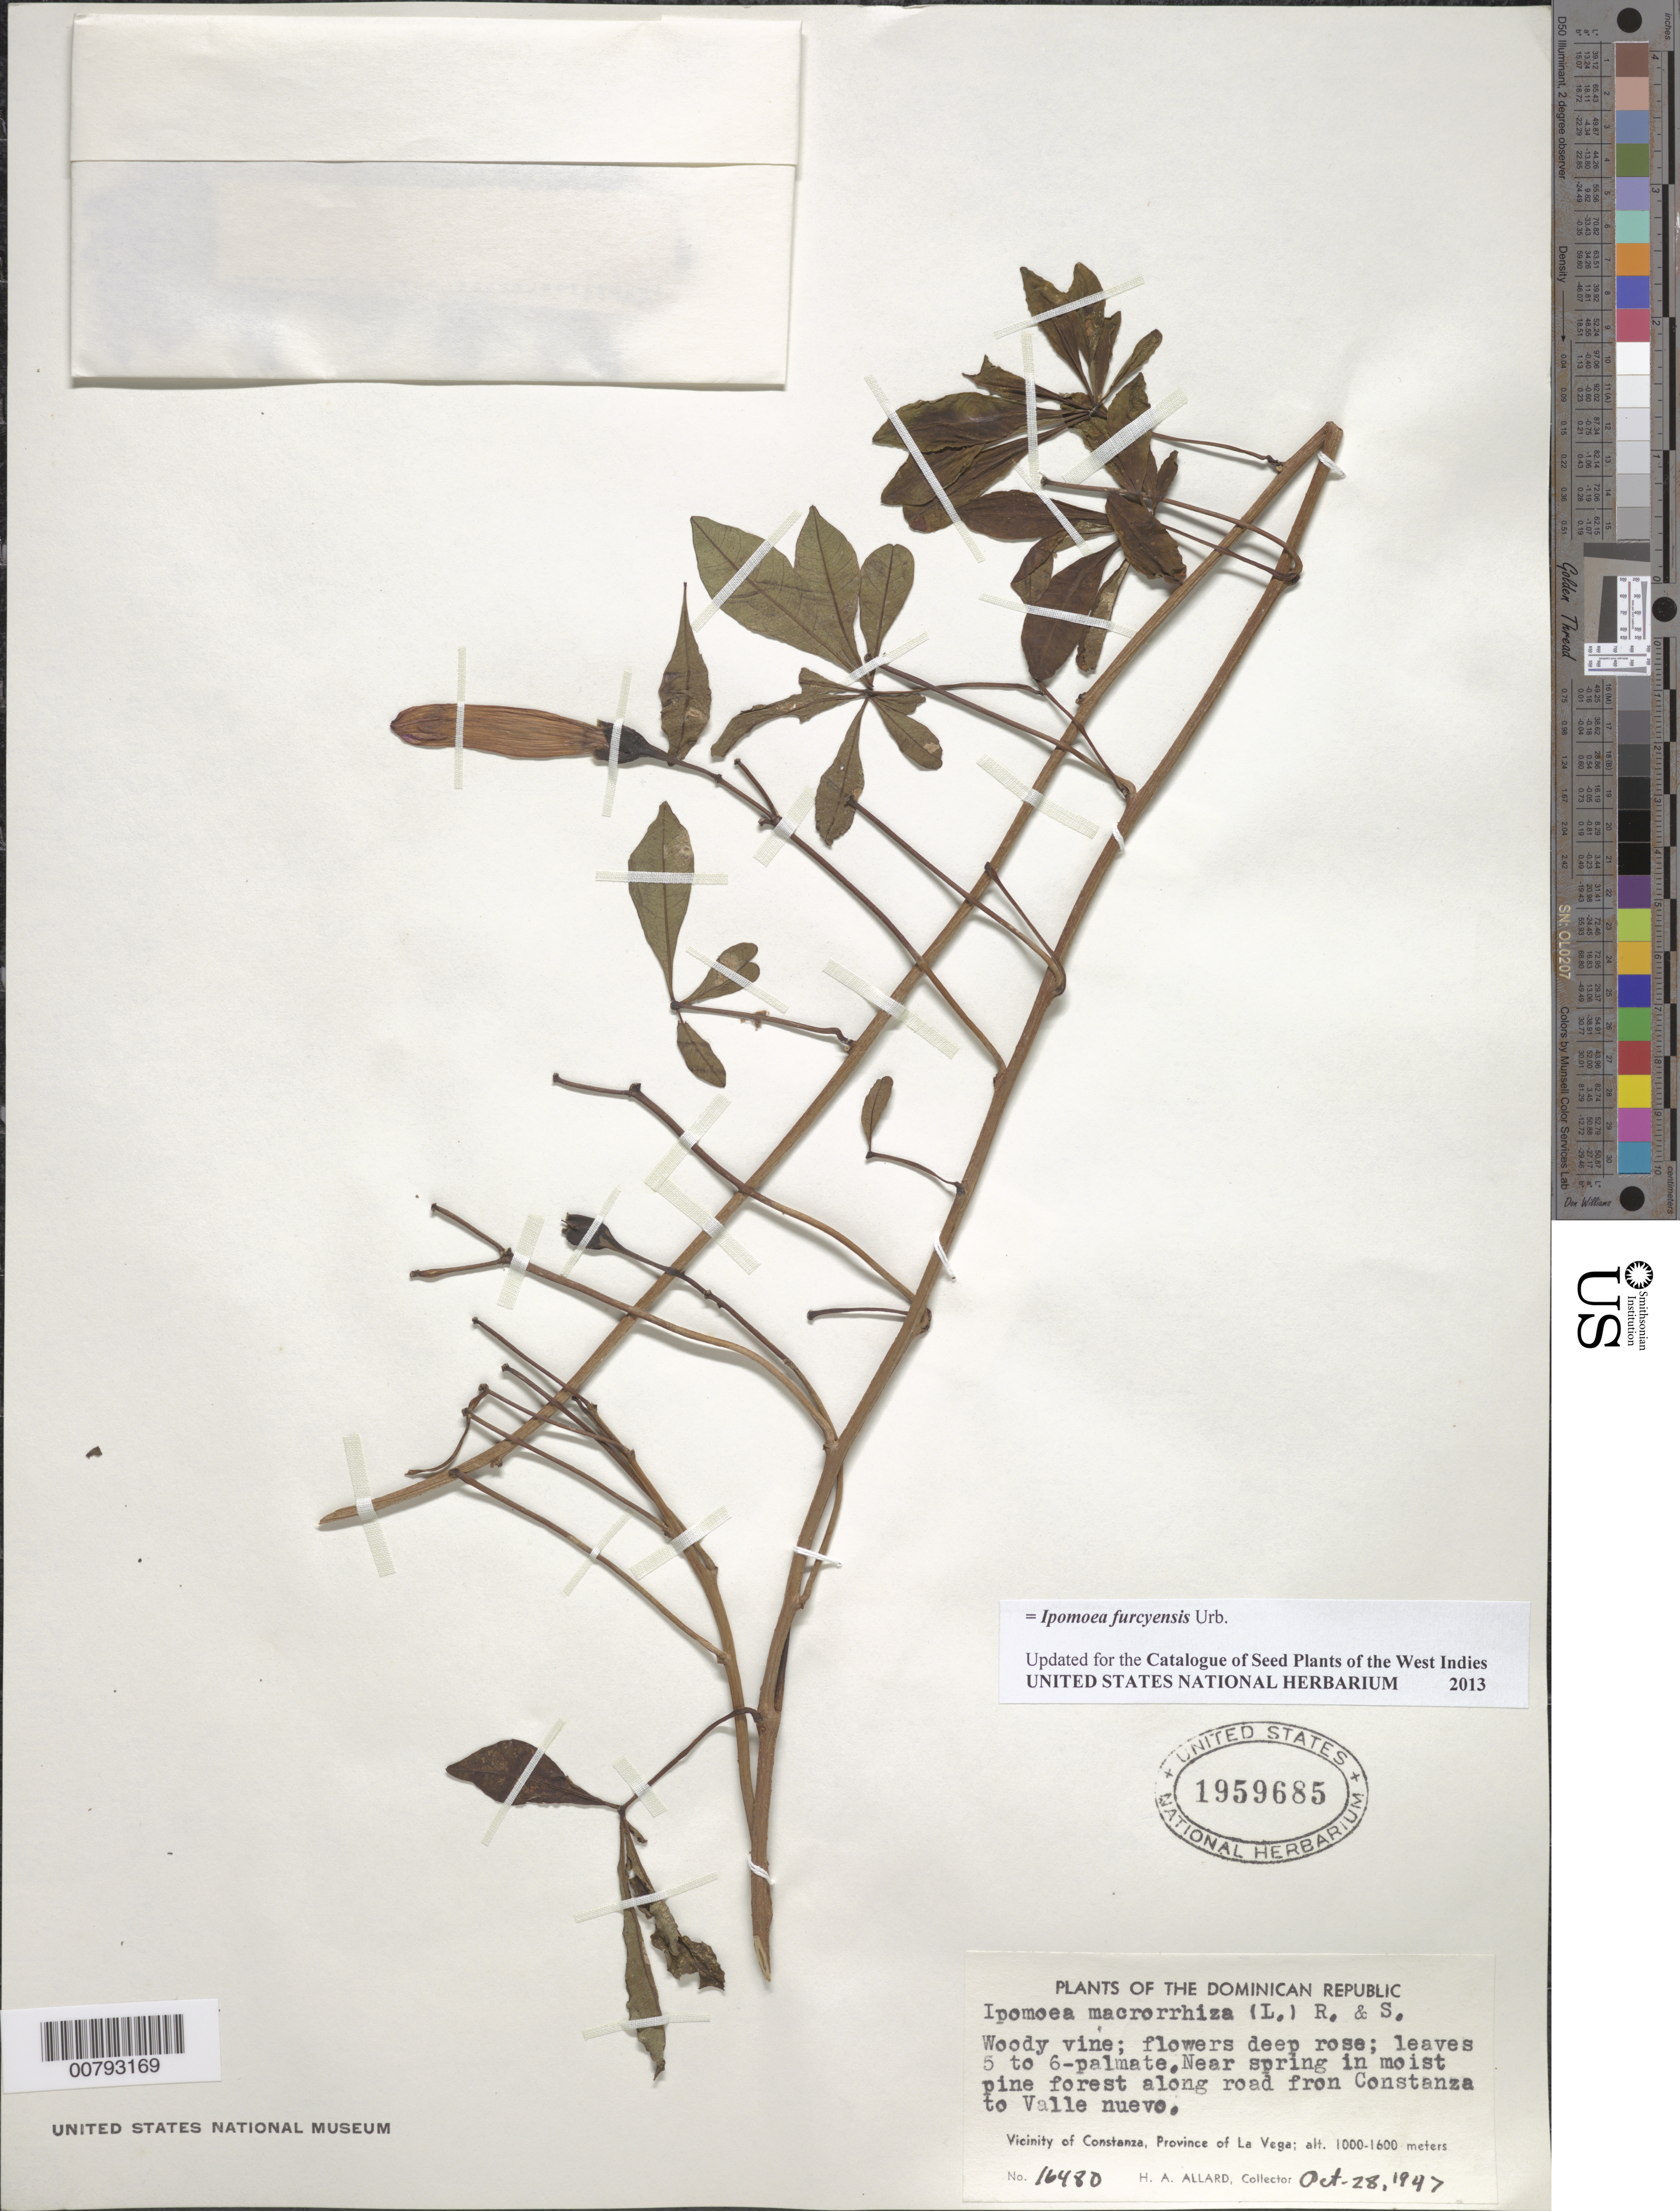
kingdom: Plantae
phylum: Tracheophyta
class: Magnoliopsida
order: Solanales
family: Convolvulaceae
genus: Ipomoea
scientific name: Ipomoea furcyensis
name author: Urb.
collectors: H. A. Allard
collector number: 16480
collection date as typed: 28 Oct 1947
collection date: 1947-10-28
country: Dominican Republic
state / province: La Vega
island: Hispaniola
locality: Vicinity of Constanza, along road from Constanza to Valle Nuevo.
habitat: Near spring in moist pine forest along road.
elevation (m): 1000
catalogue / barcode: US 1959685